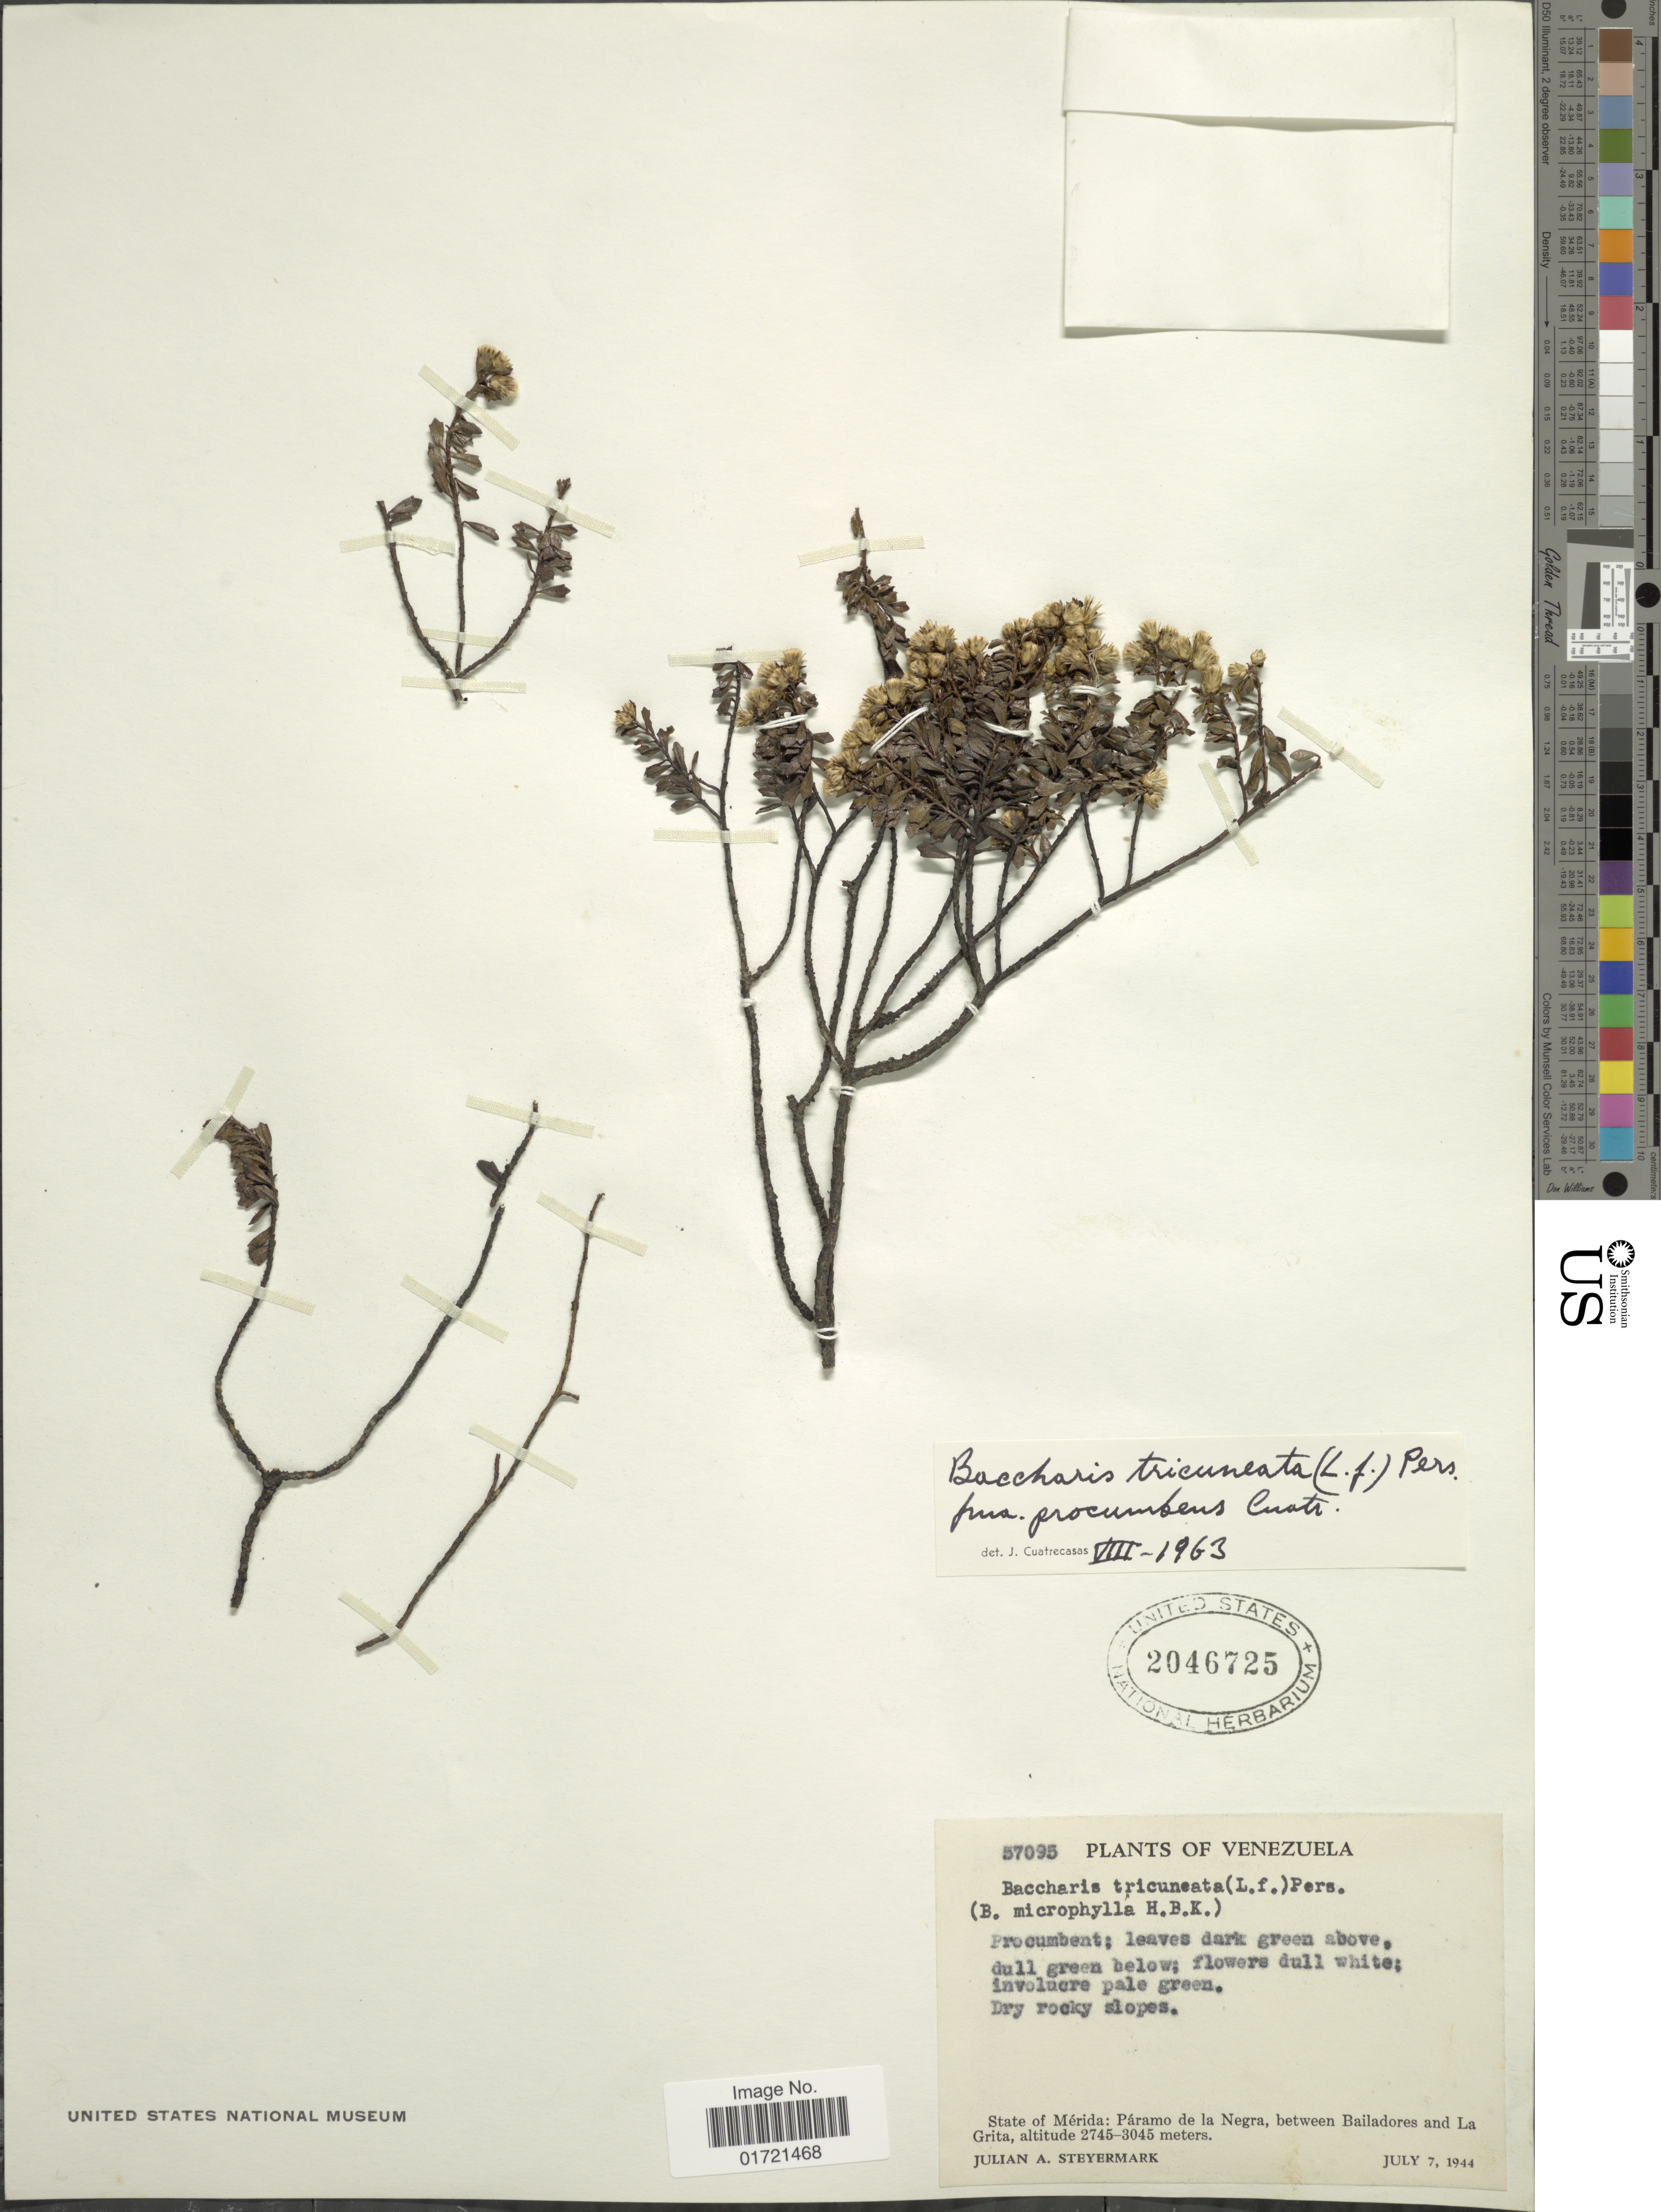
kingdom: Plantae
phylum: Tracheophyta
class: Magnoliopsida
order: Asterales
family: Asteraceae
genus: Baccharis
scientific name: Baccharis tricuneata f. procumbens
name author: Cuatrec.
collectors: J. Steyermark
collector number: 57095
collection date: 1944-07-07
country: Venezuela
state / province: Mérida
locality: Paramo de la Negra, between Bailadores and La Grita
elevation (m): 2745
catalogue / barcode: US 2046725